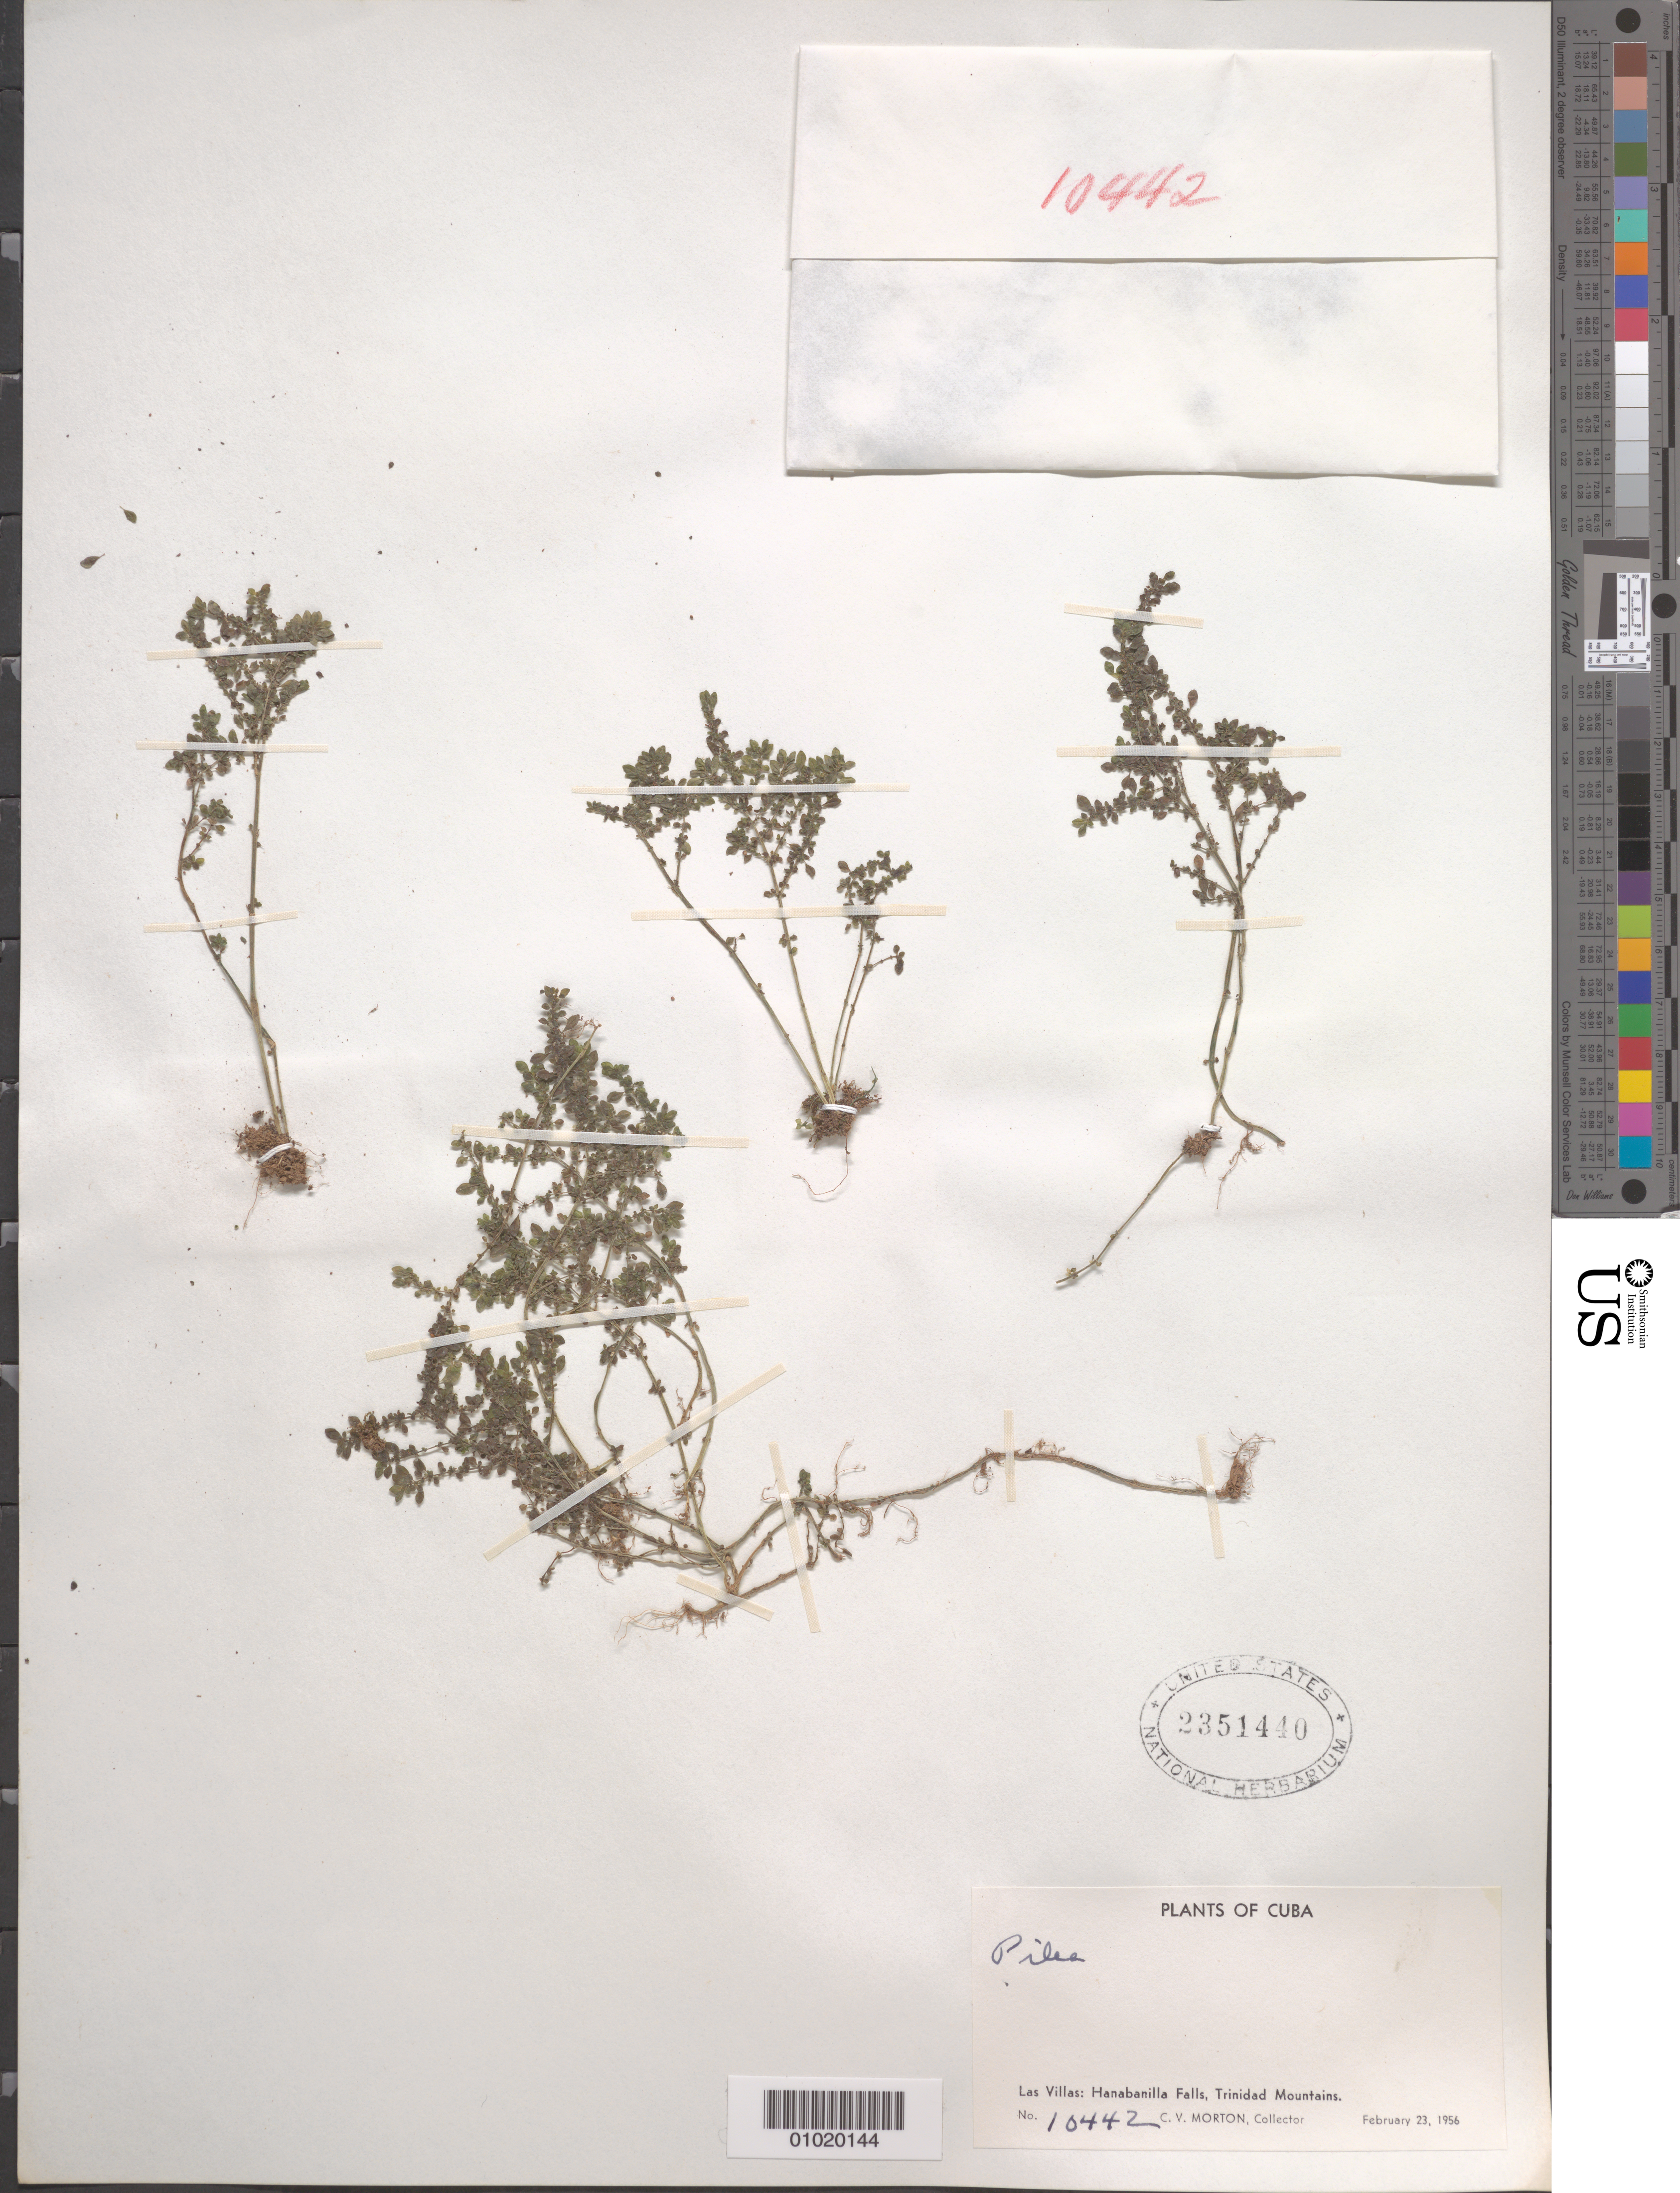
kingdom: Plantae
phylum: Tracheophyta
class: Magnoliopsida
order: Rosales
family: Urticaceae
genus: Pilea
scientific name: Pilea sp.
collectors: C. V. Morton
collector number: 10442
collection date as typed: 23 Feb 1956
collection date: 1956-02-23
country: Cuba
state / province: Las Villas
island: Cuba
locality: Hanabanilla Falls, Trinidad Mountains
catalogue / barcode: US 2351440